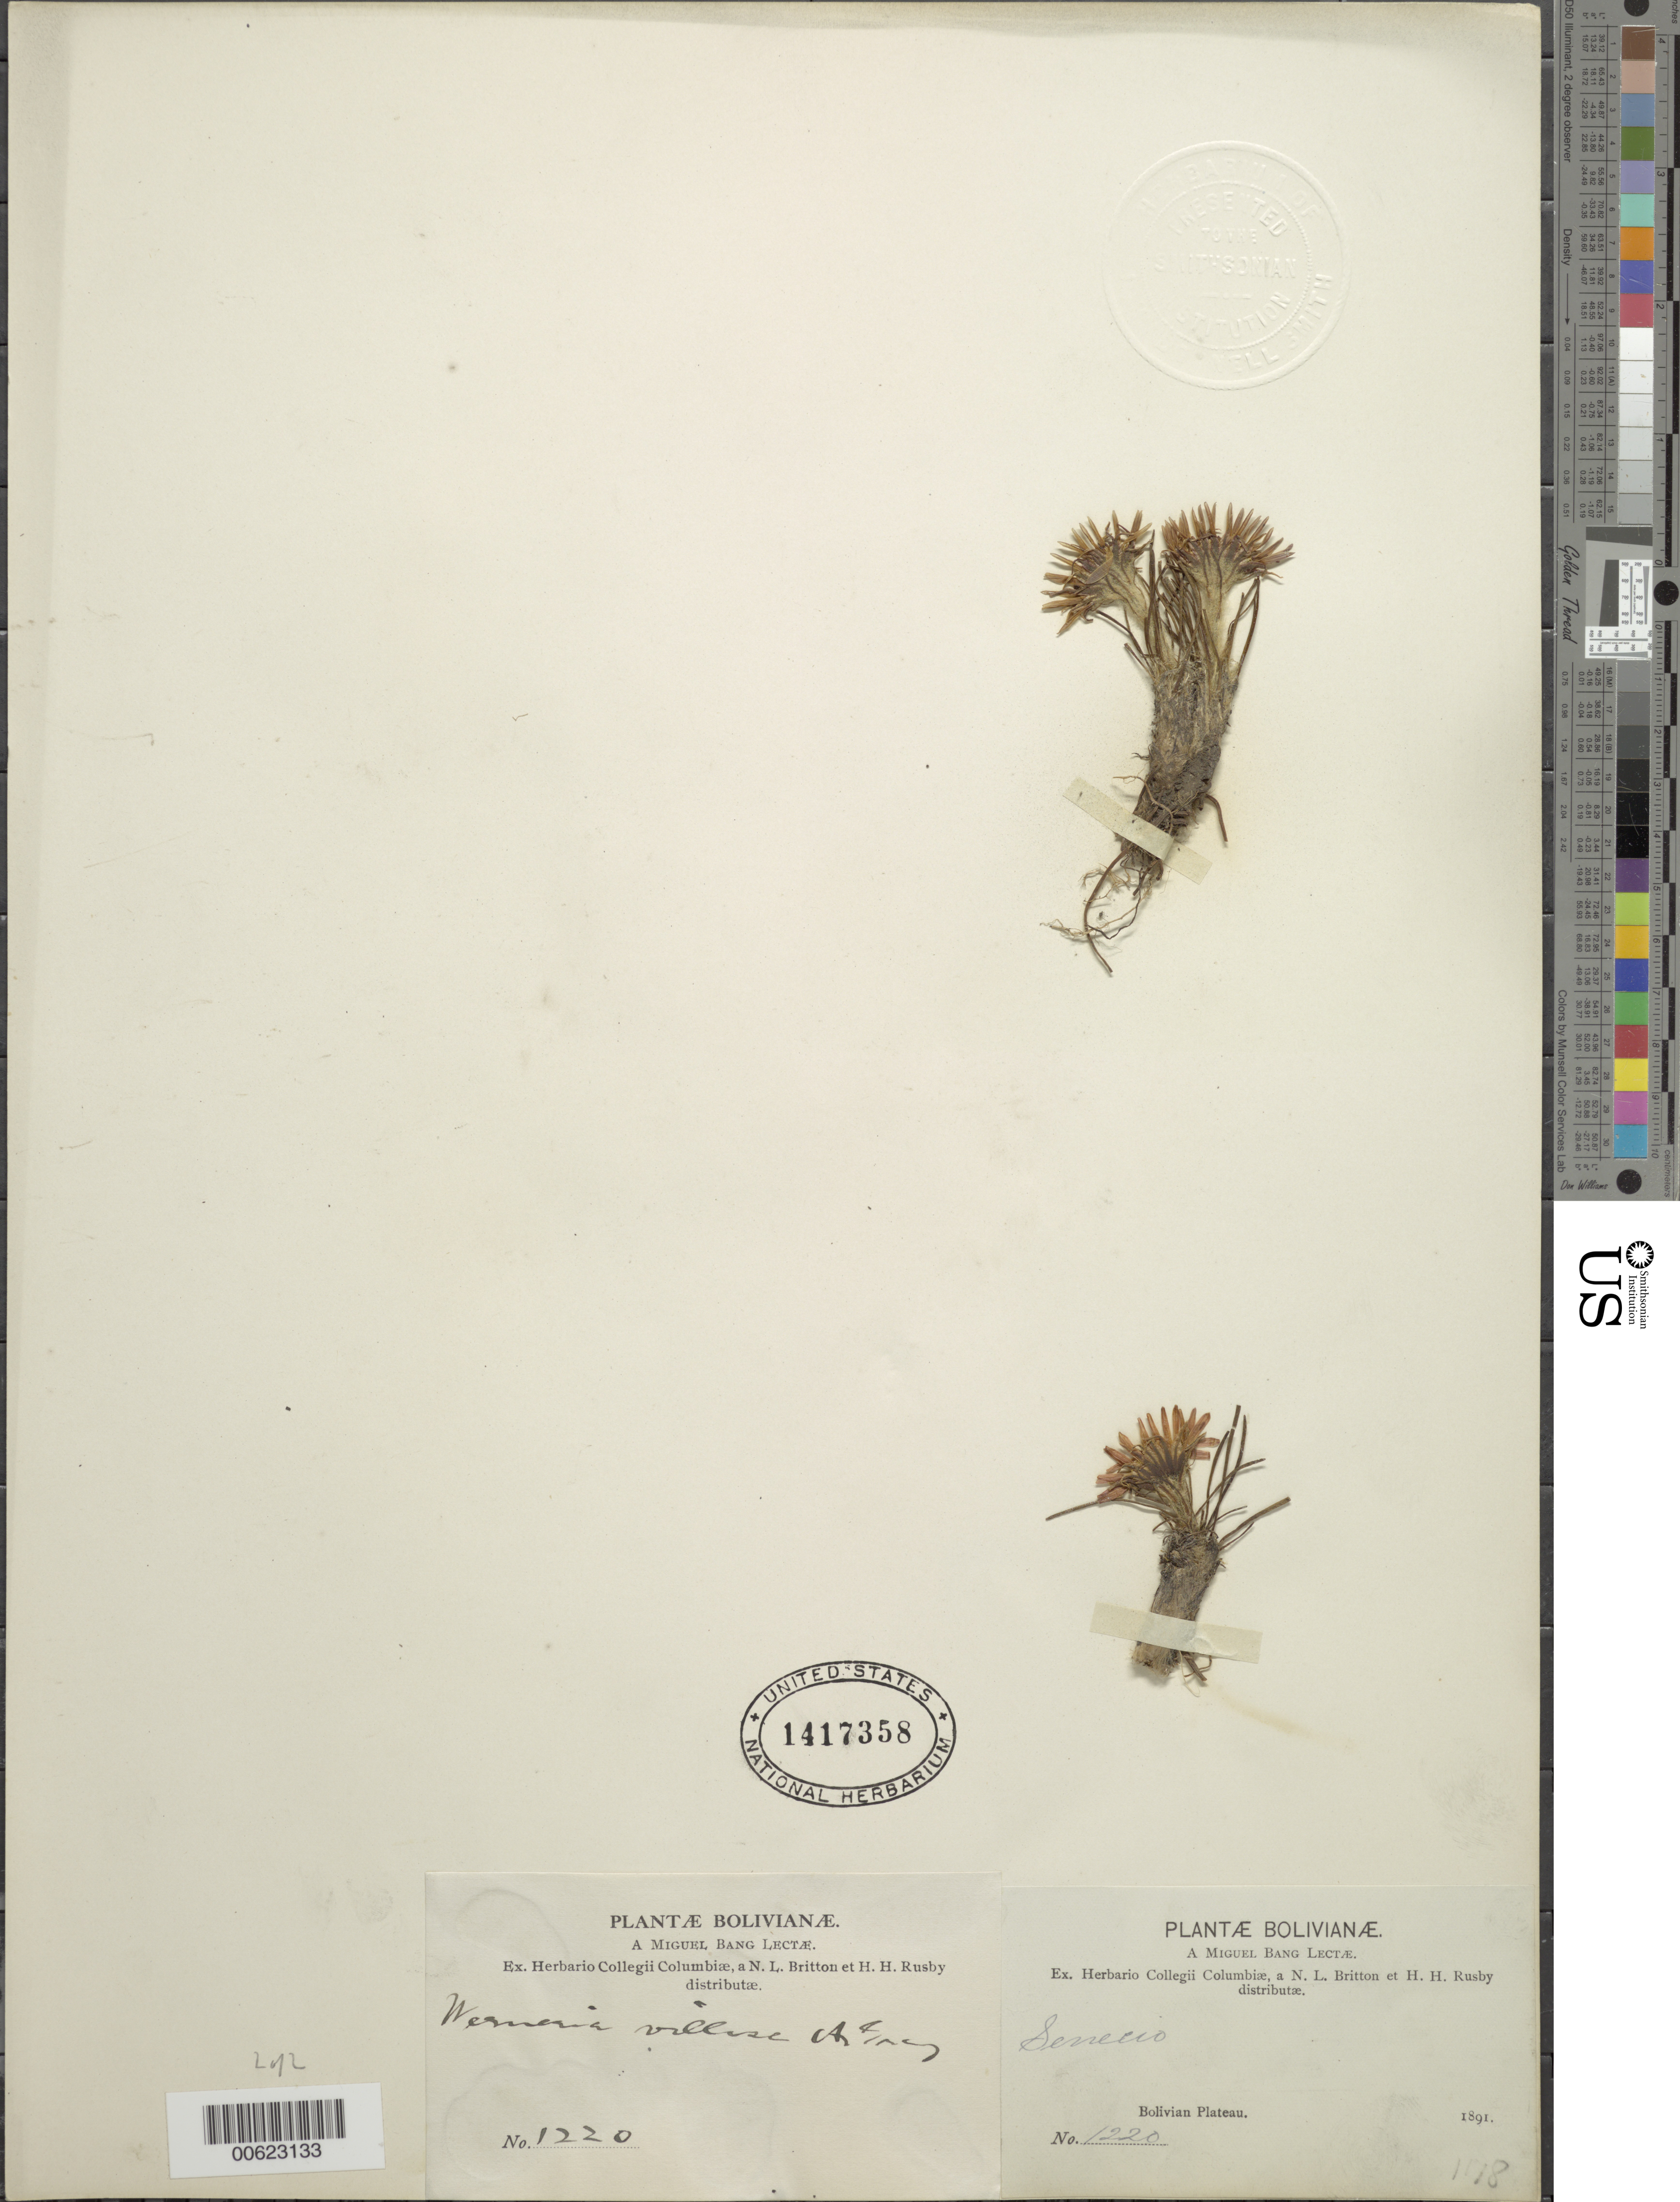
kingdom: Plantae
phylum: Tracheophyta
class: Magnoliopsida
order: Asterales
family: Asteraceae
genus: Unxia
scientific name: Unxia camphorata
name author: L. f.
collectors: M. Bang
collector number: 1220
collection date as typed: "1891"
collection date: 1891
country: Bolivia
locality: Bolivian Plaeau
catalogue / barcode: US 1417358